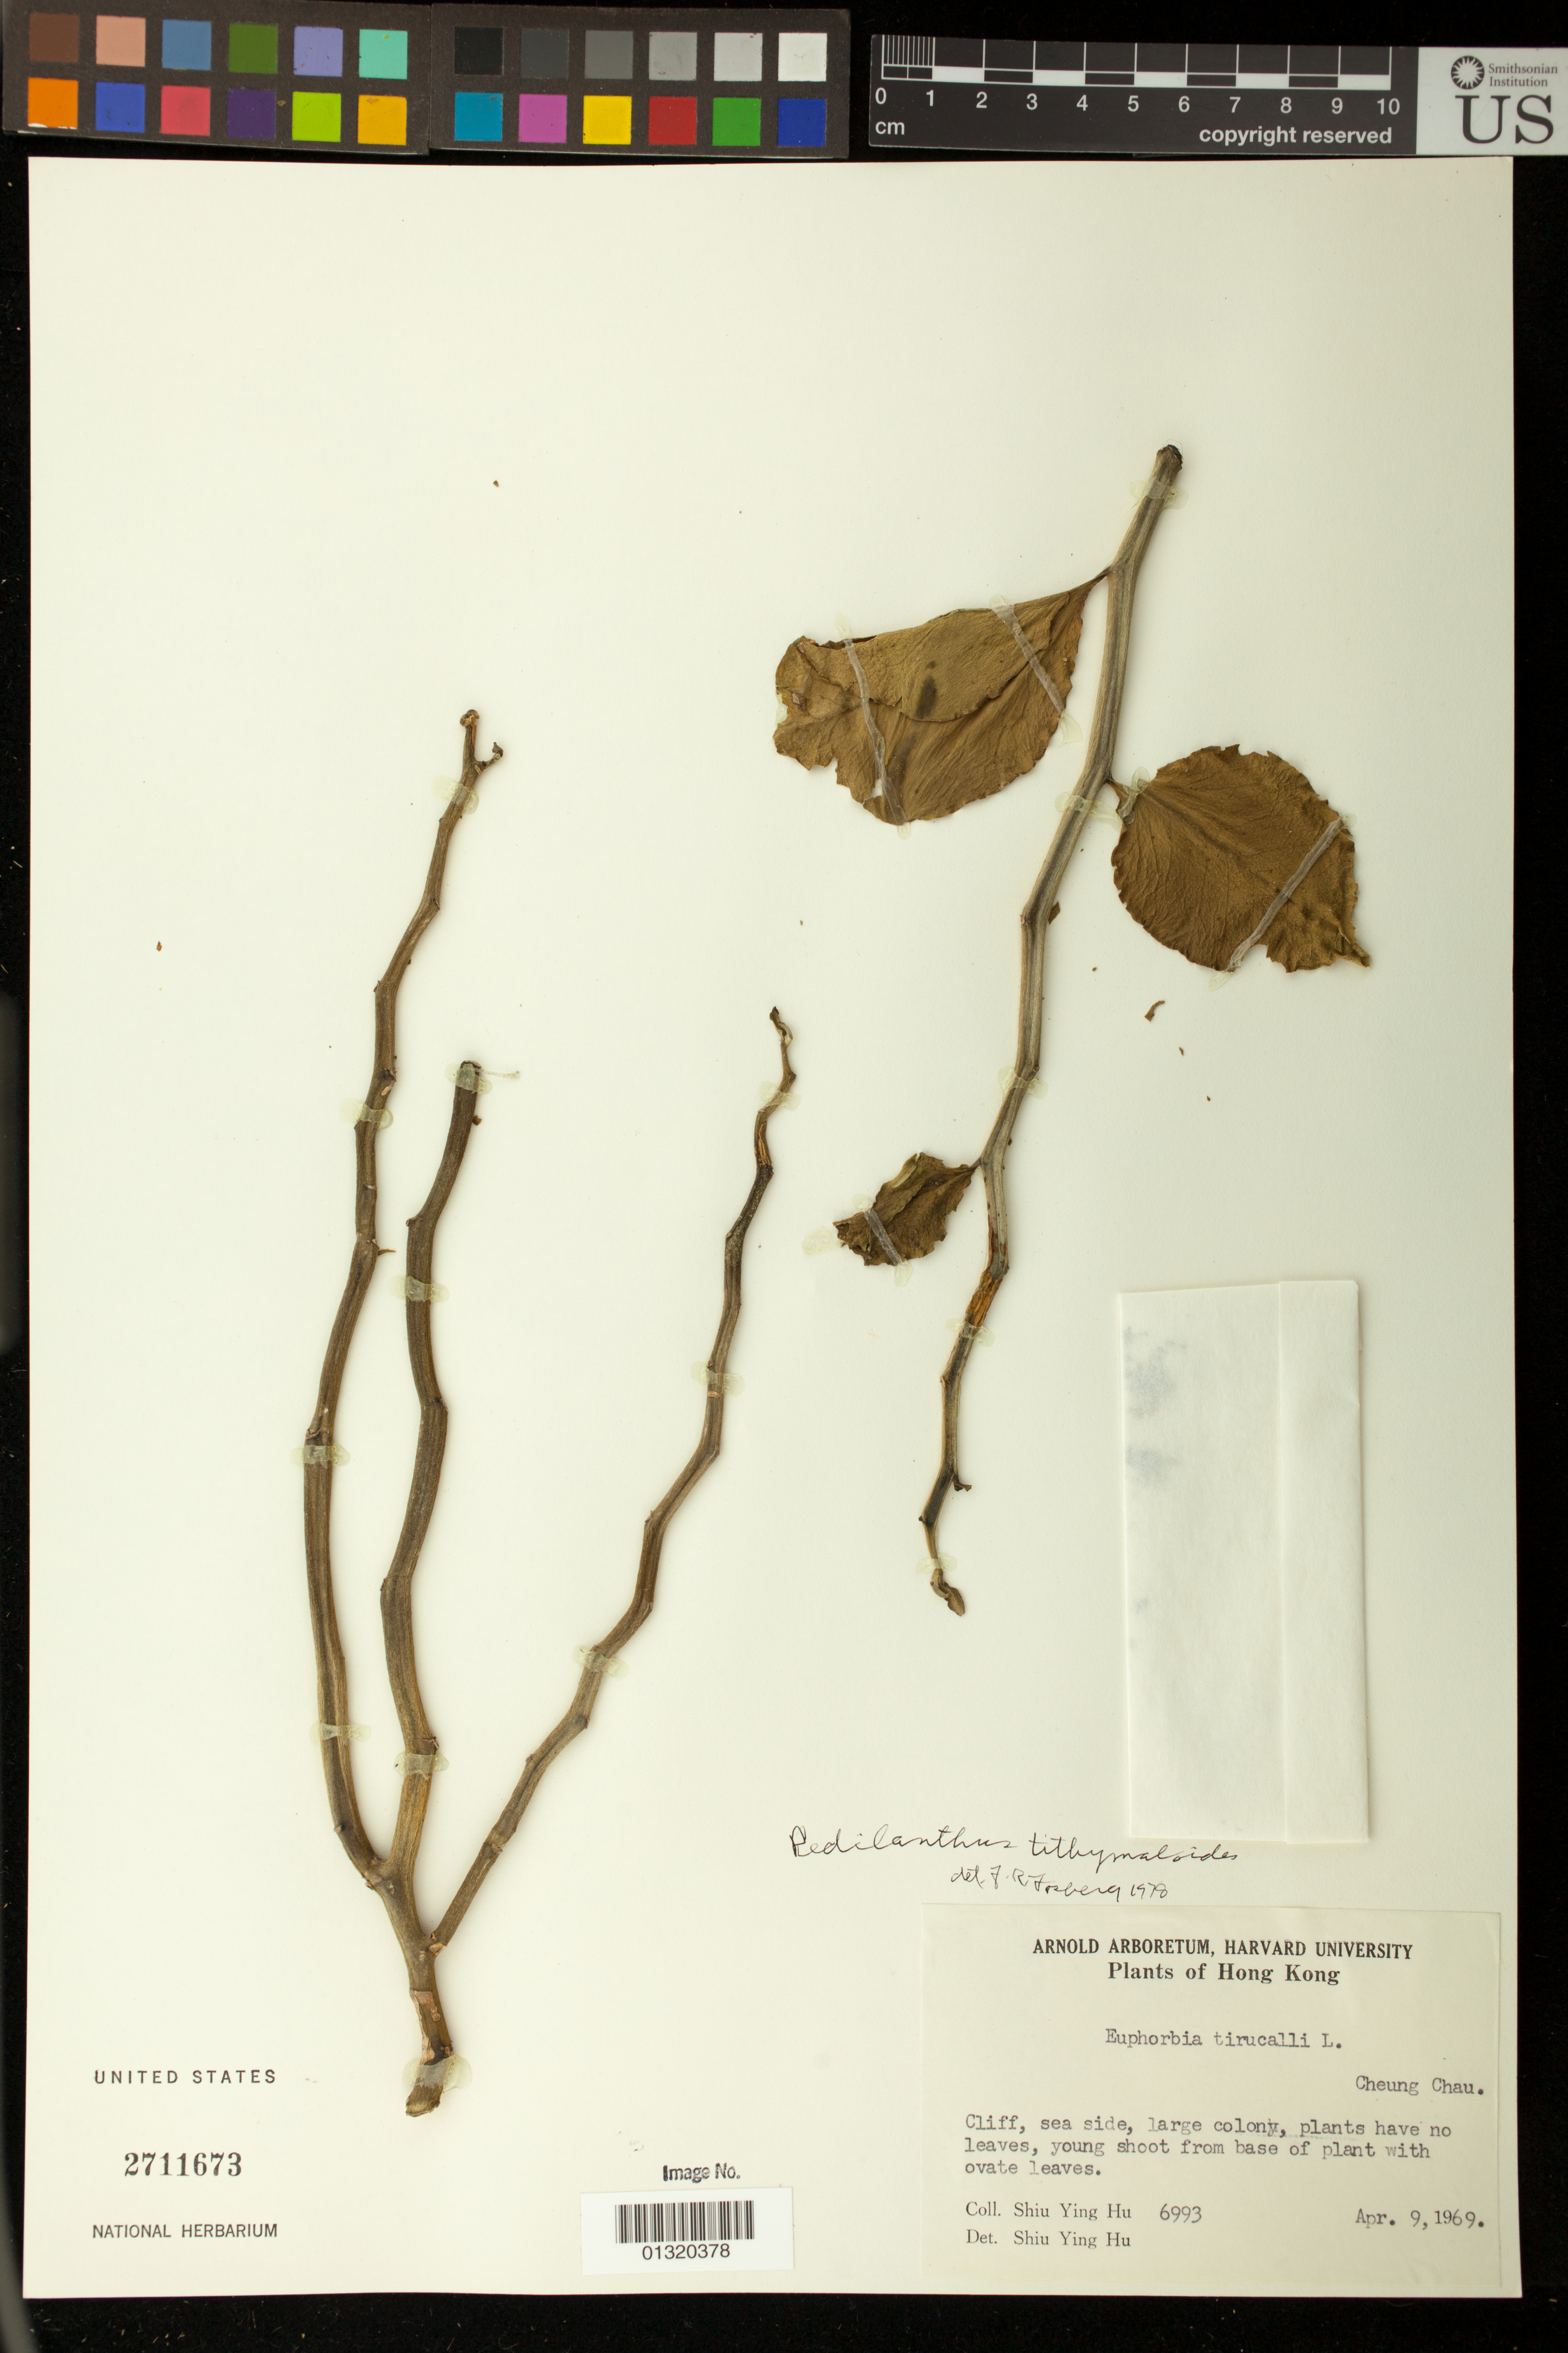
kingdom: Plantae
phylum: Tracheophyta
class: Magnoliopsida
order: Malpighiales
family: Euphorbiaceae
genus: Pedilanthus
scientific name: Pedilanthus tithymaloides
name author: (L.) Poit.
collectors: Y. Shiu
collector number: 6993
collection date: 1969-04-09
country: China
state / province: Hong Kong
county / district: Islands District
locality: Cheung Chau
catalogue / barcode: US 2711673